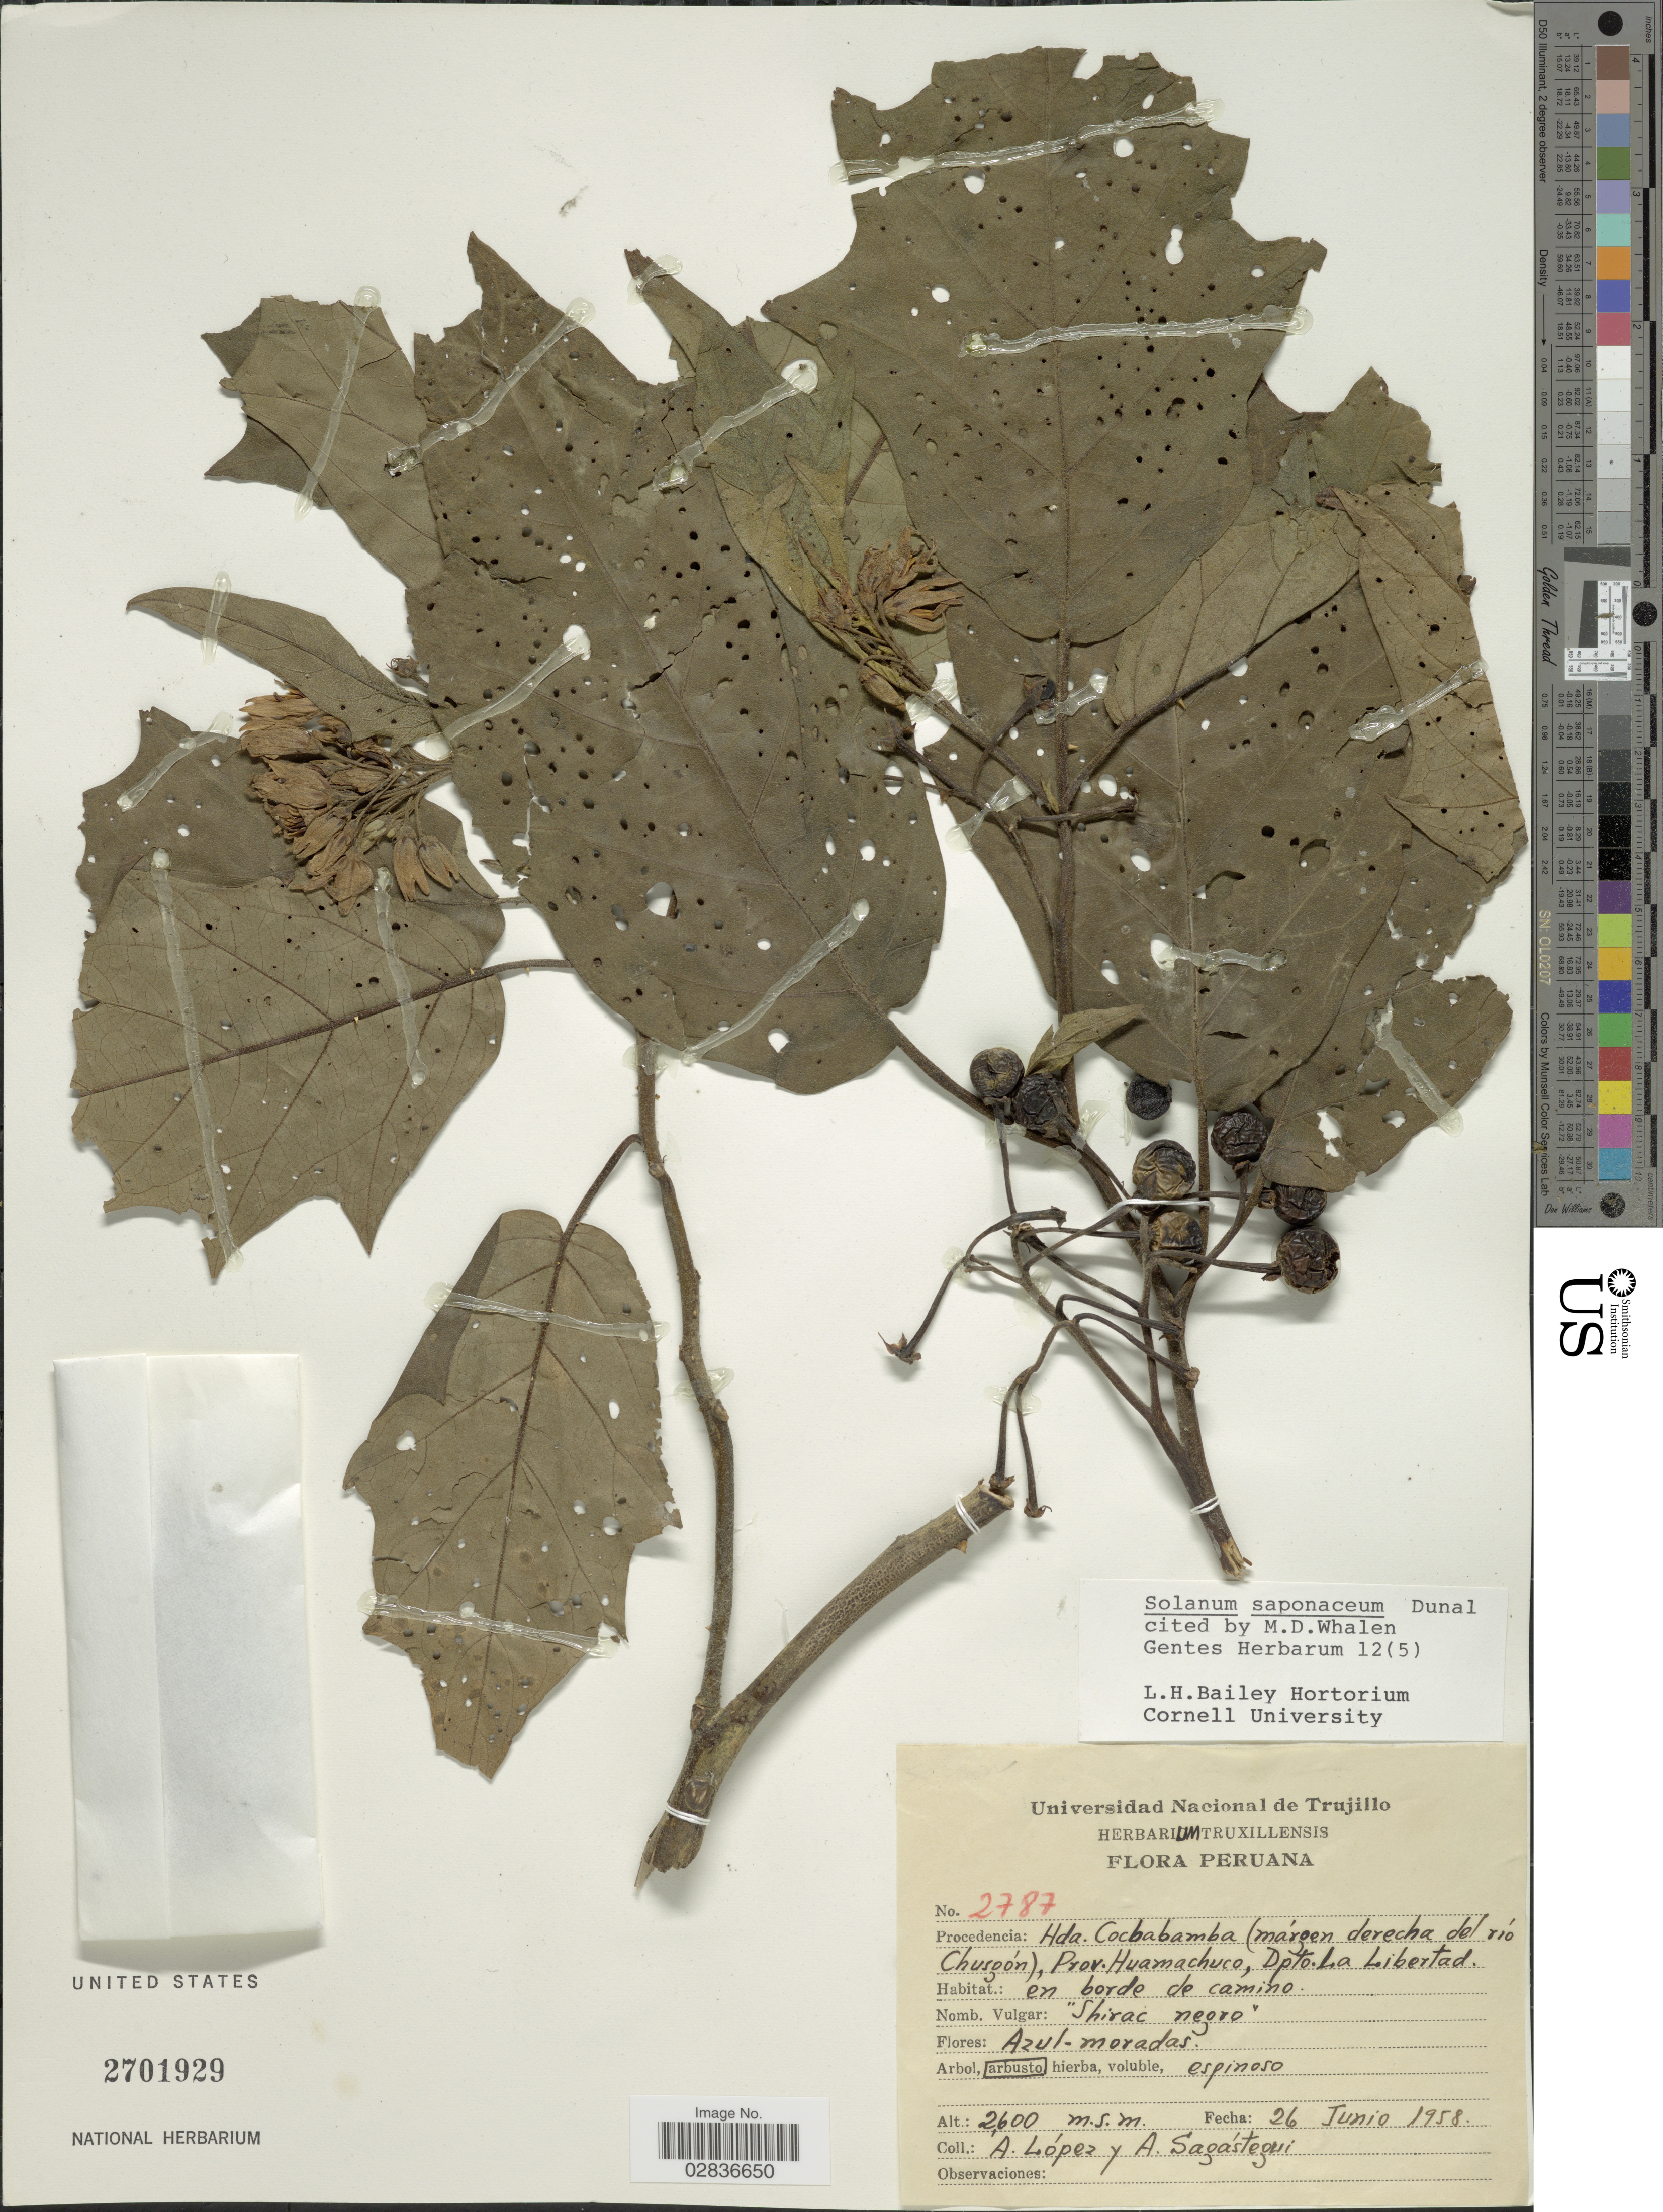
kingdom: Plantae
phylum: Tracheophyta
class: Magnoliopsida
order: Solanales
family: Solanaceae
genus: Solanum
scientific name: Solanum saponaceum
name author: Dunal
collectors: A. López & A. Sagastegui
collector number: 2787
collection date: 1958-06-26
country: Peru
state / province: La Libertad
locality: Hda. Cochabamba (márgen derecha del río Chusgón), Prov. Huamachuco, Dpto. La Libertad.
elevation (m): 2600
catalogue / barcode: US 2701929